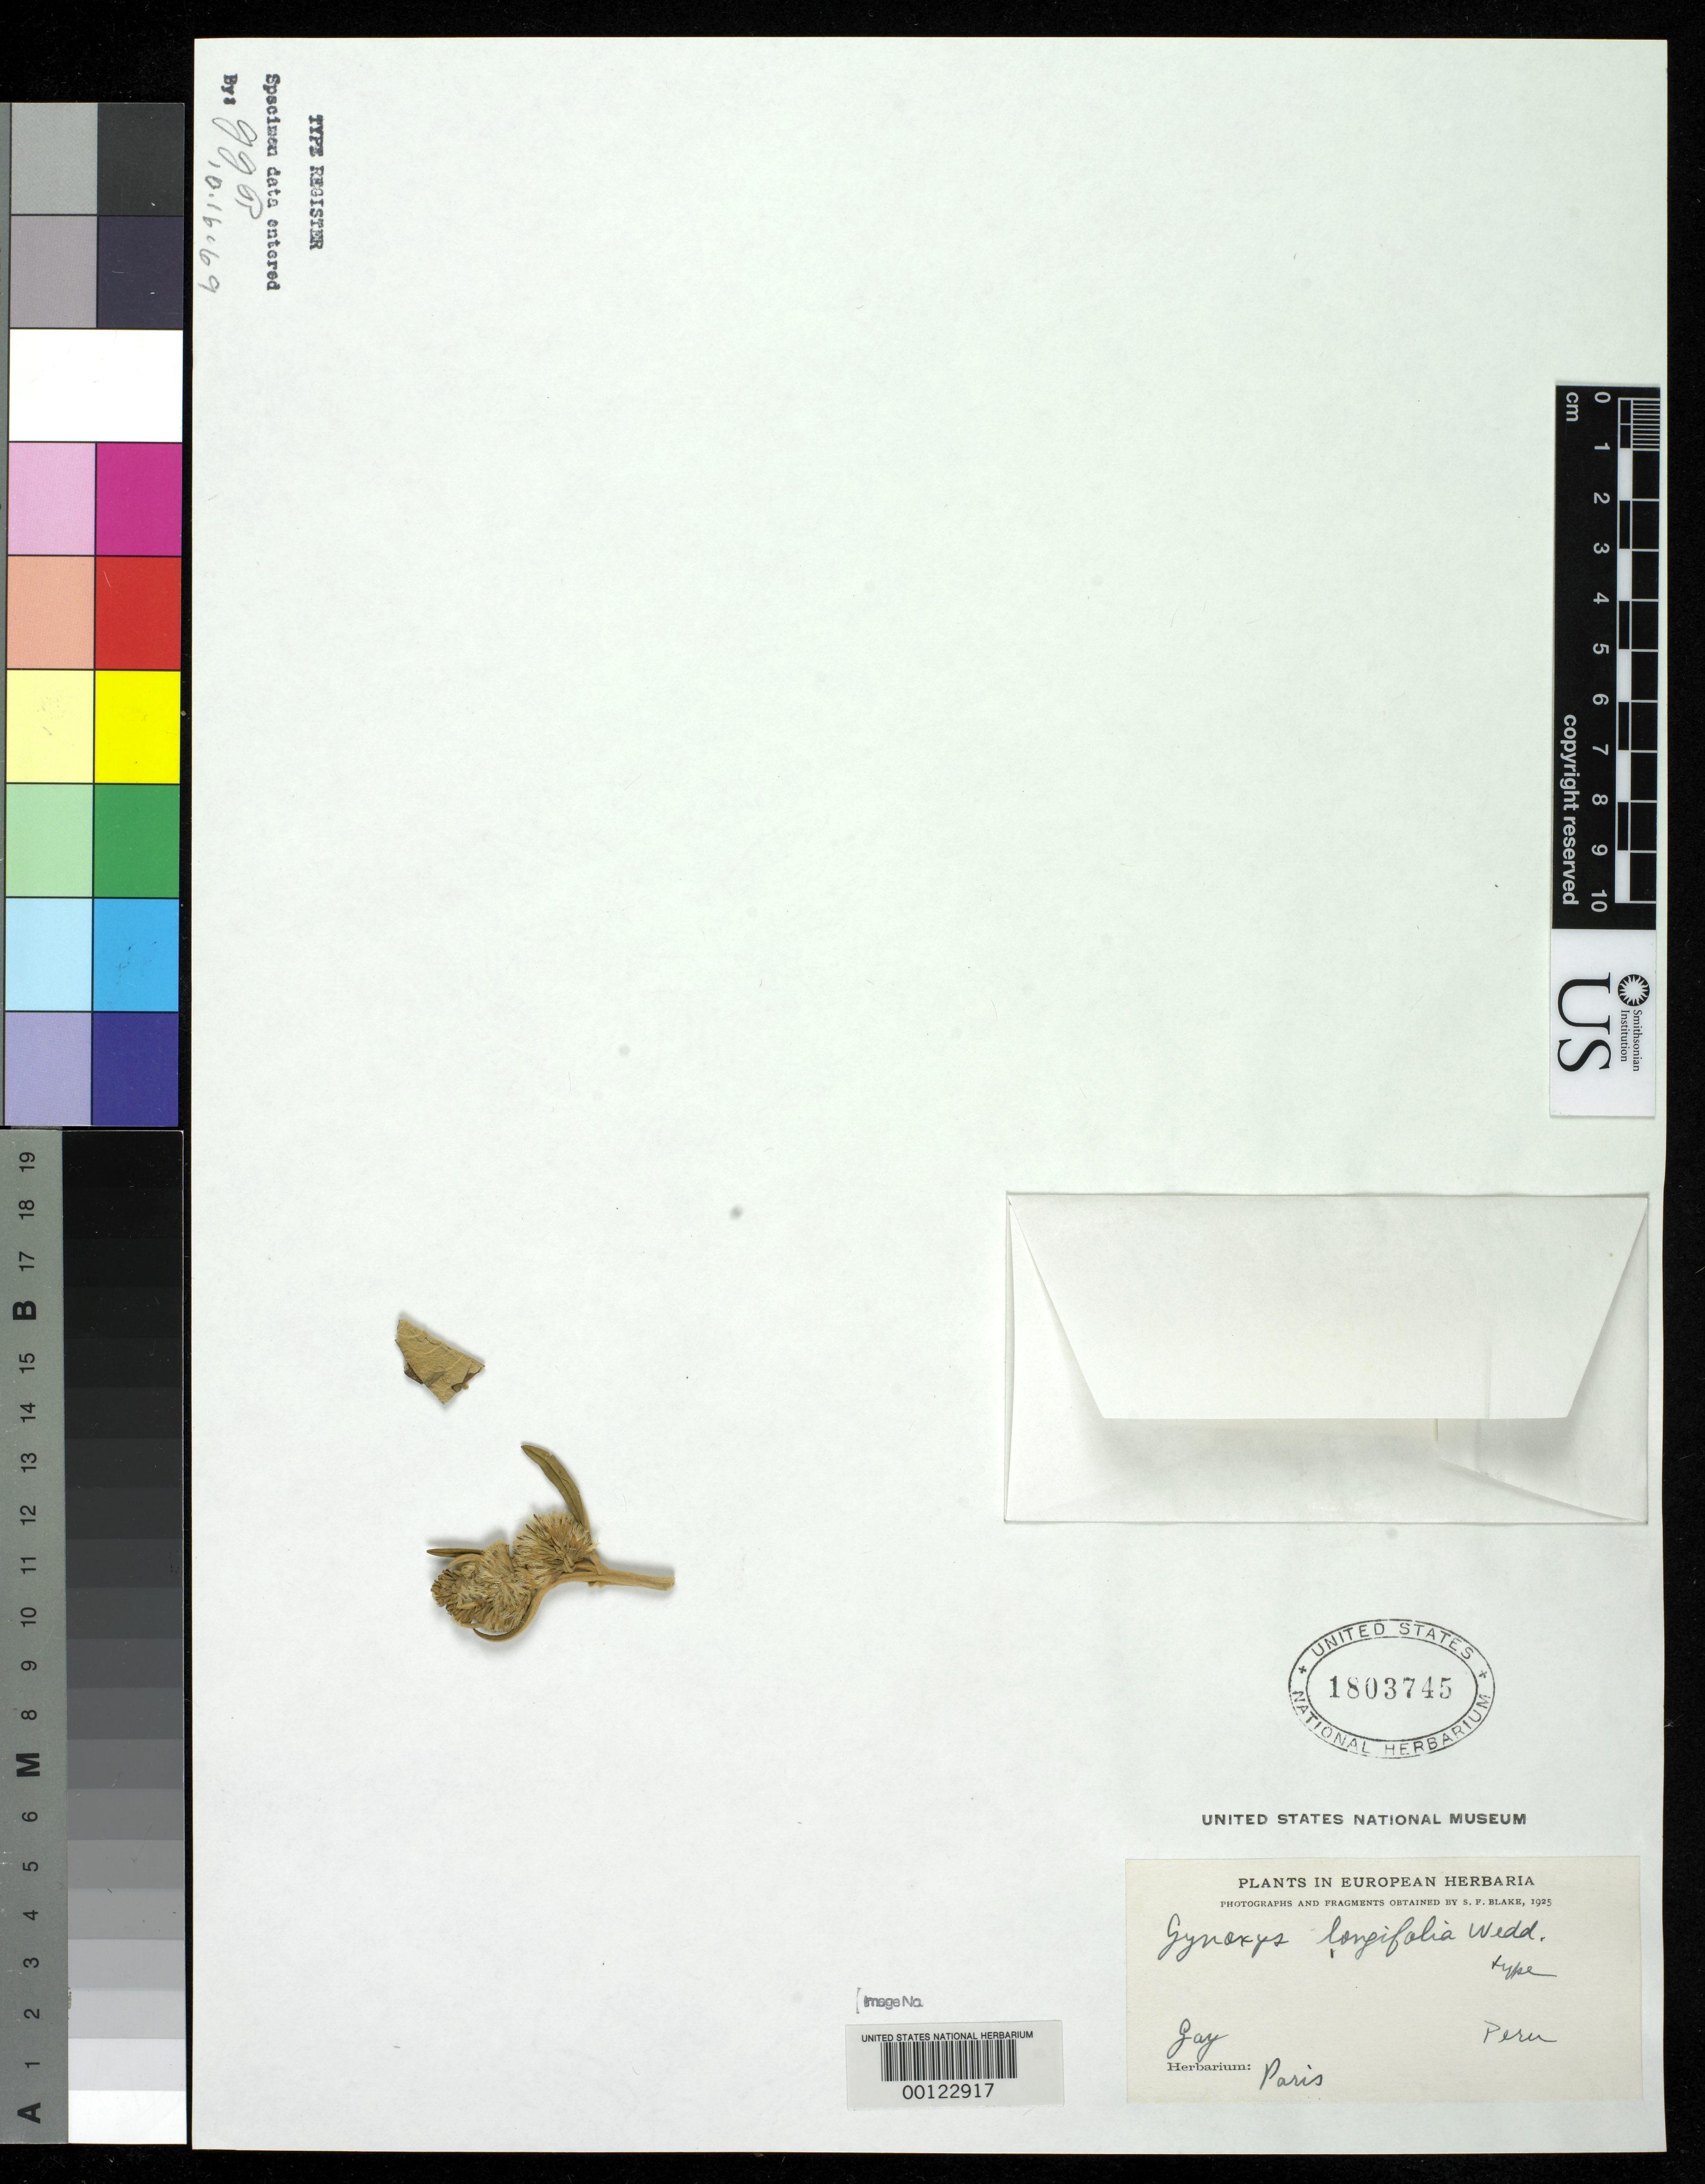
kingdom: Plantae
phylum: Tracheophyta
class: Magnoliopsida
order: Asterales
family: Asteraceae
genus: Gynoxys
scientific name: Gynoxys longifolia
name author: Wedd.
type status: Type Fragment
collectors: C. Gay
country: Peru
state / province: San Martín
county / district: Mariscal Cáceres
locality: Rio Huallaga, margen Derecha del; Balsa Probana; dtto. Tocache Nuevo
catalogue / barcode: US 1803745